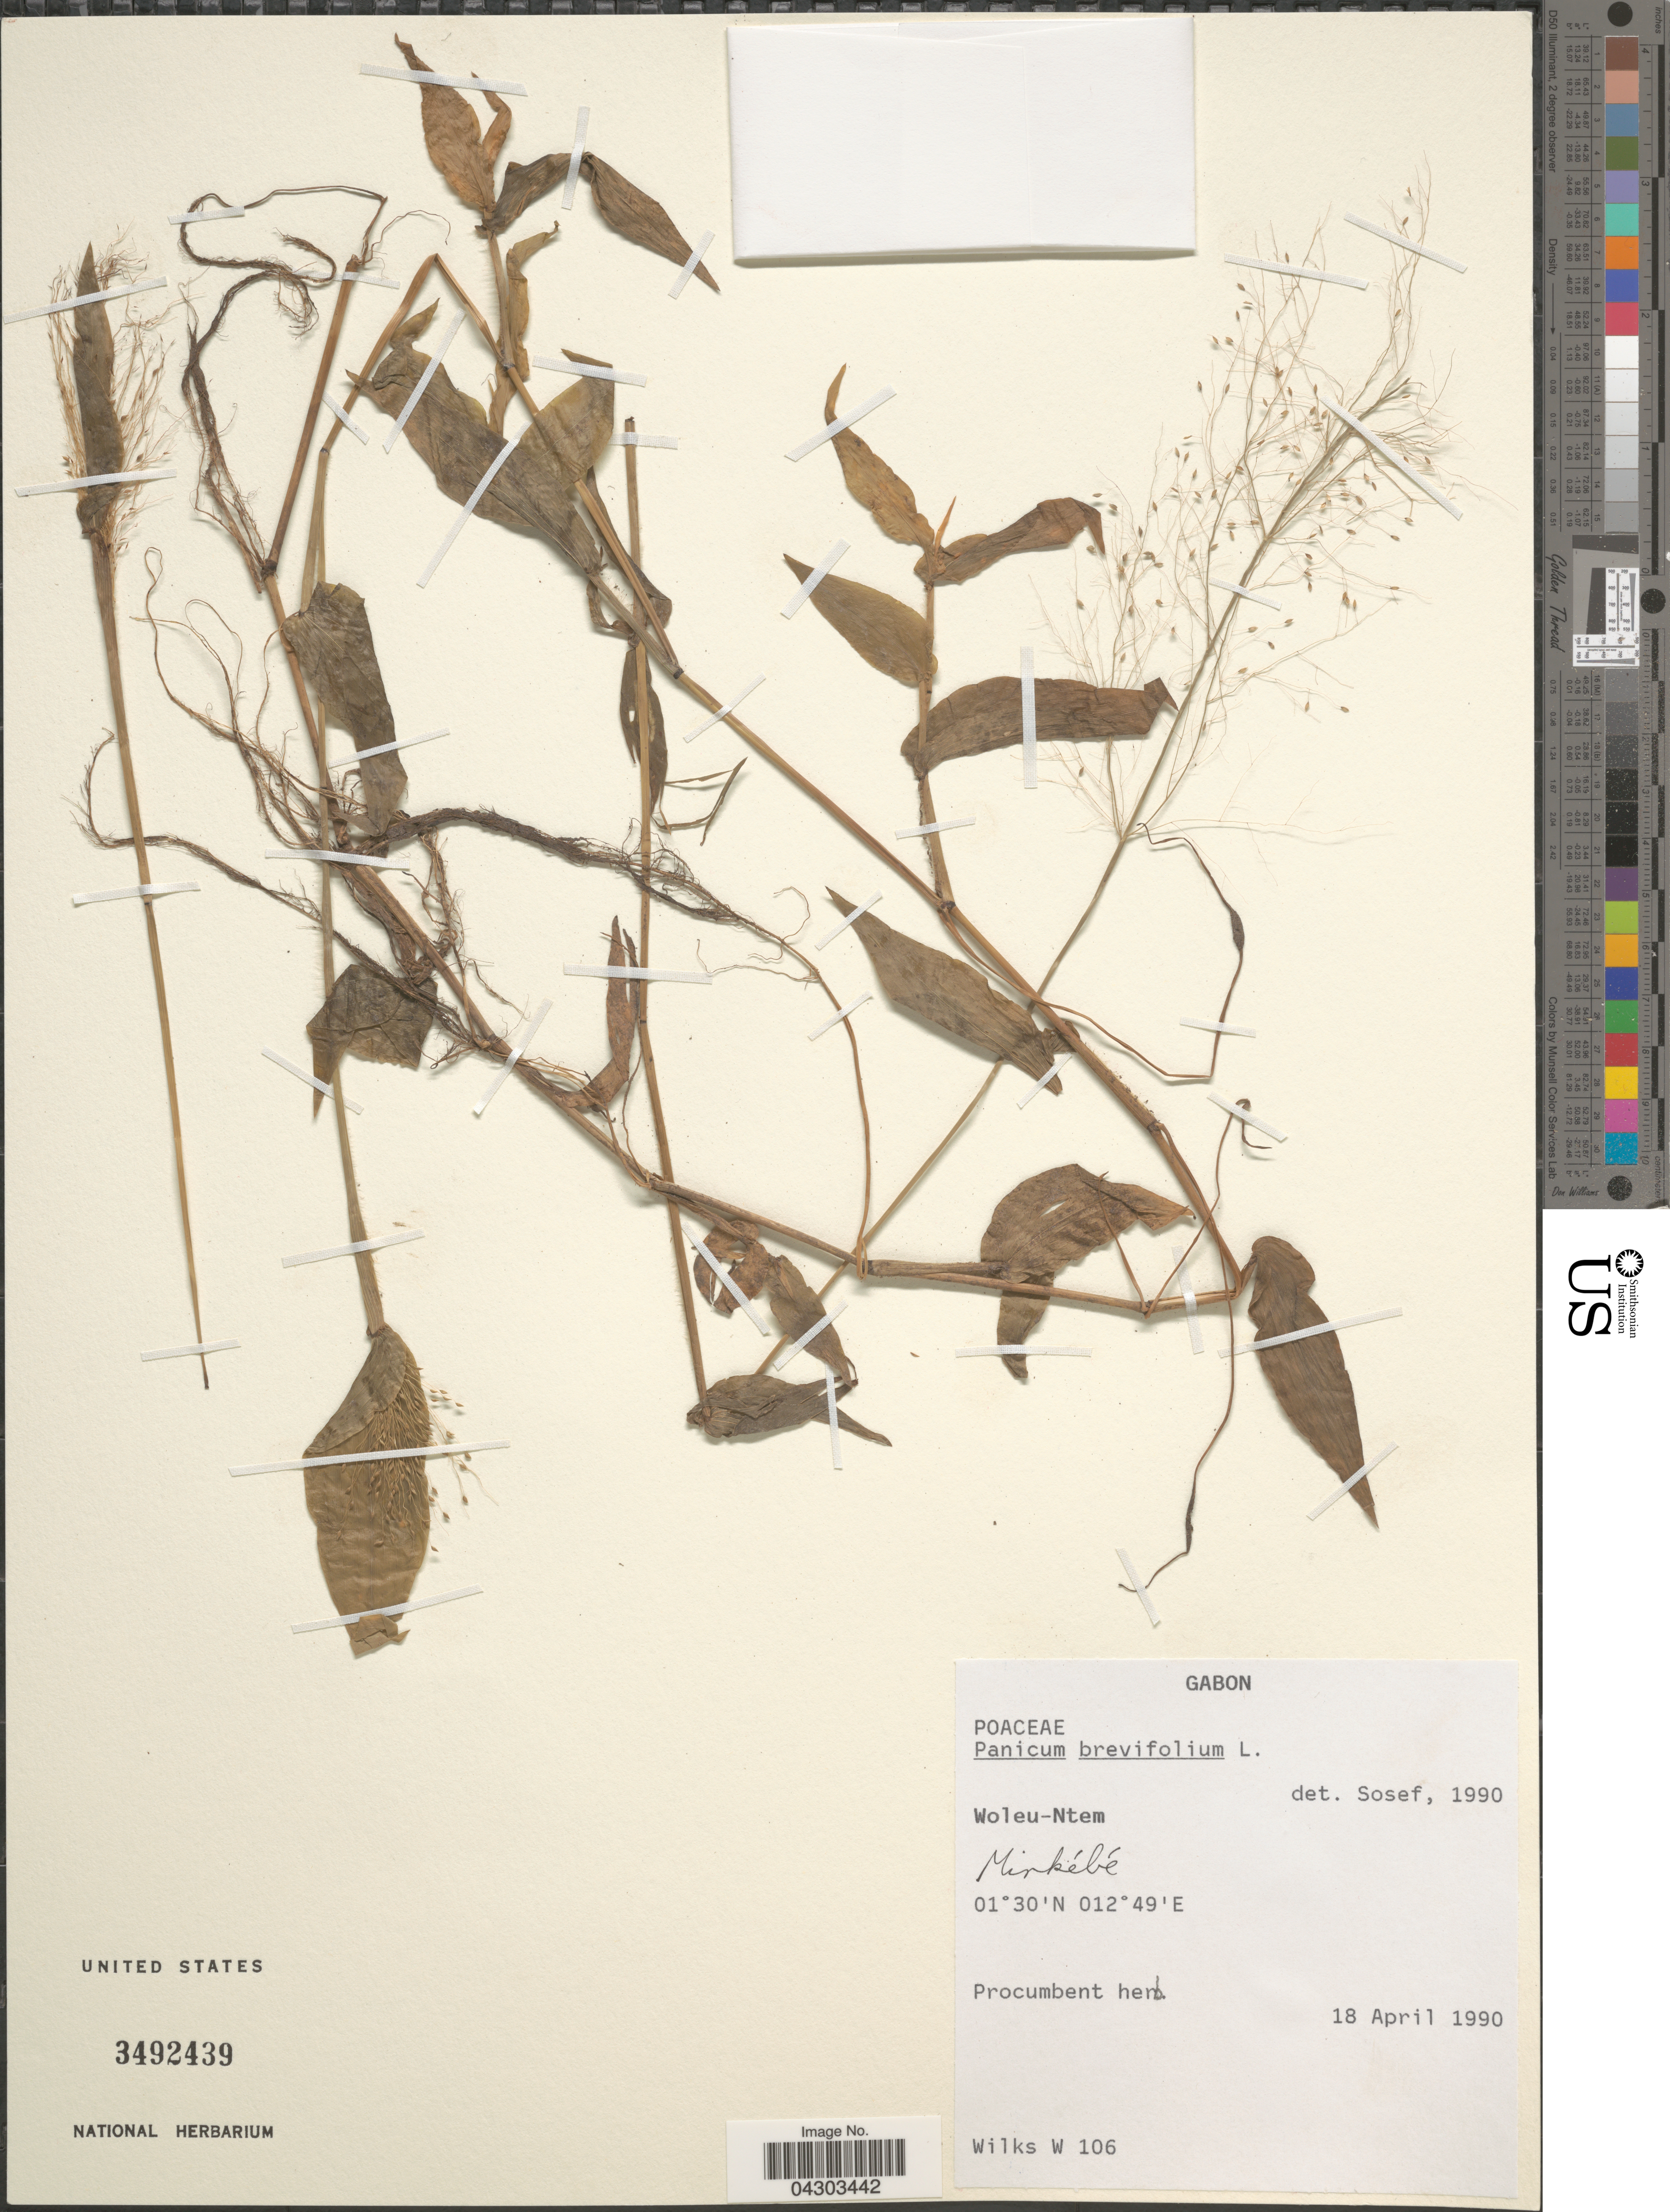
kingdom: Plantae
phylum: Tracheophyta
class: Liliopsida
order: Poales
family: Poaceae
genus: Panicum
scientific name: Panicum brevifolium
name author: L.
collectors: W. Wilks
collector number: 106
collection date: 1990-04-18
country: Gabon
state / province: Woleu-Ntem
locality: Minkébé.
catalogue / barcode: US 3492439